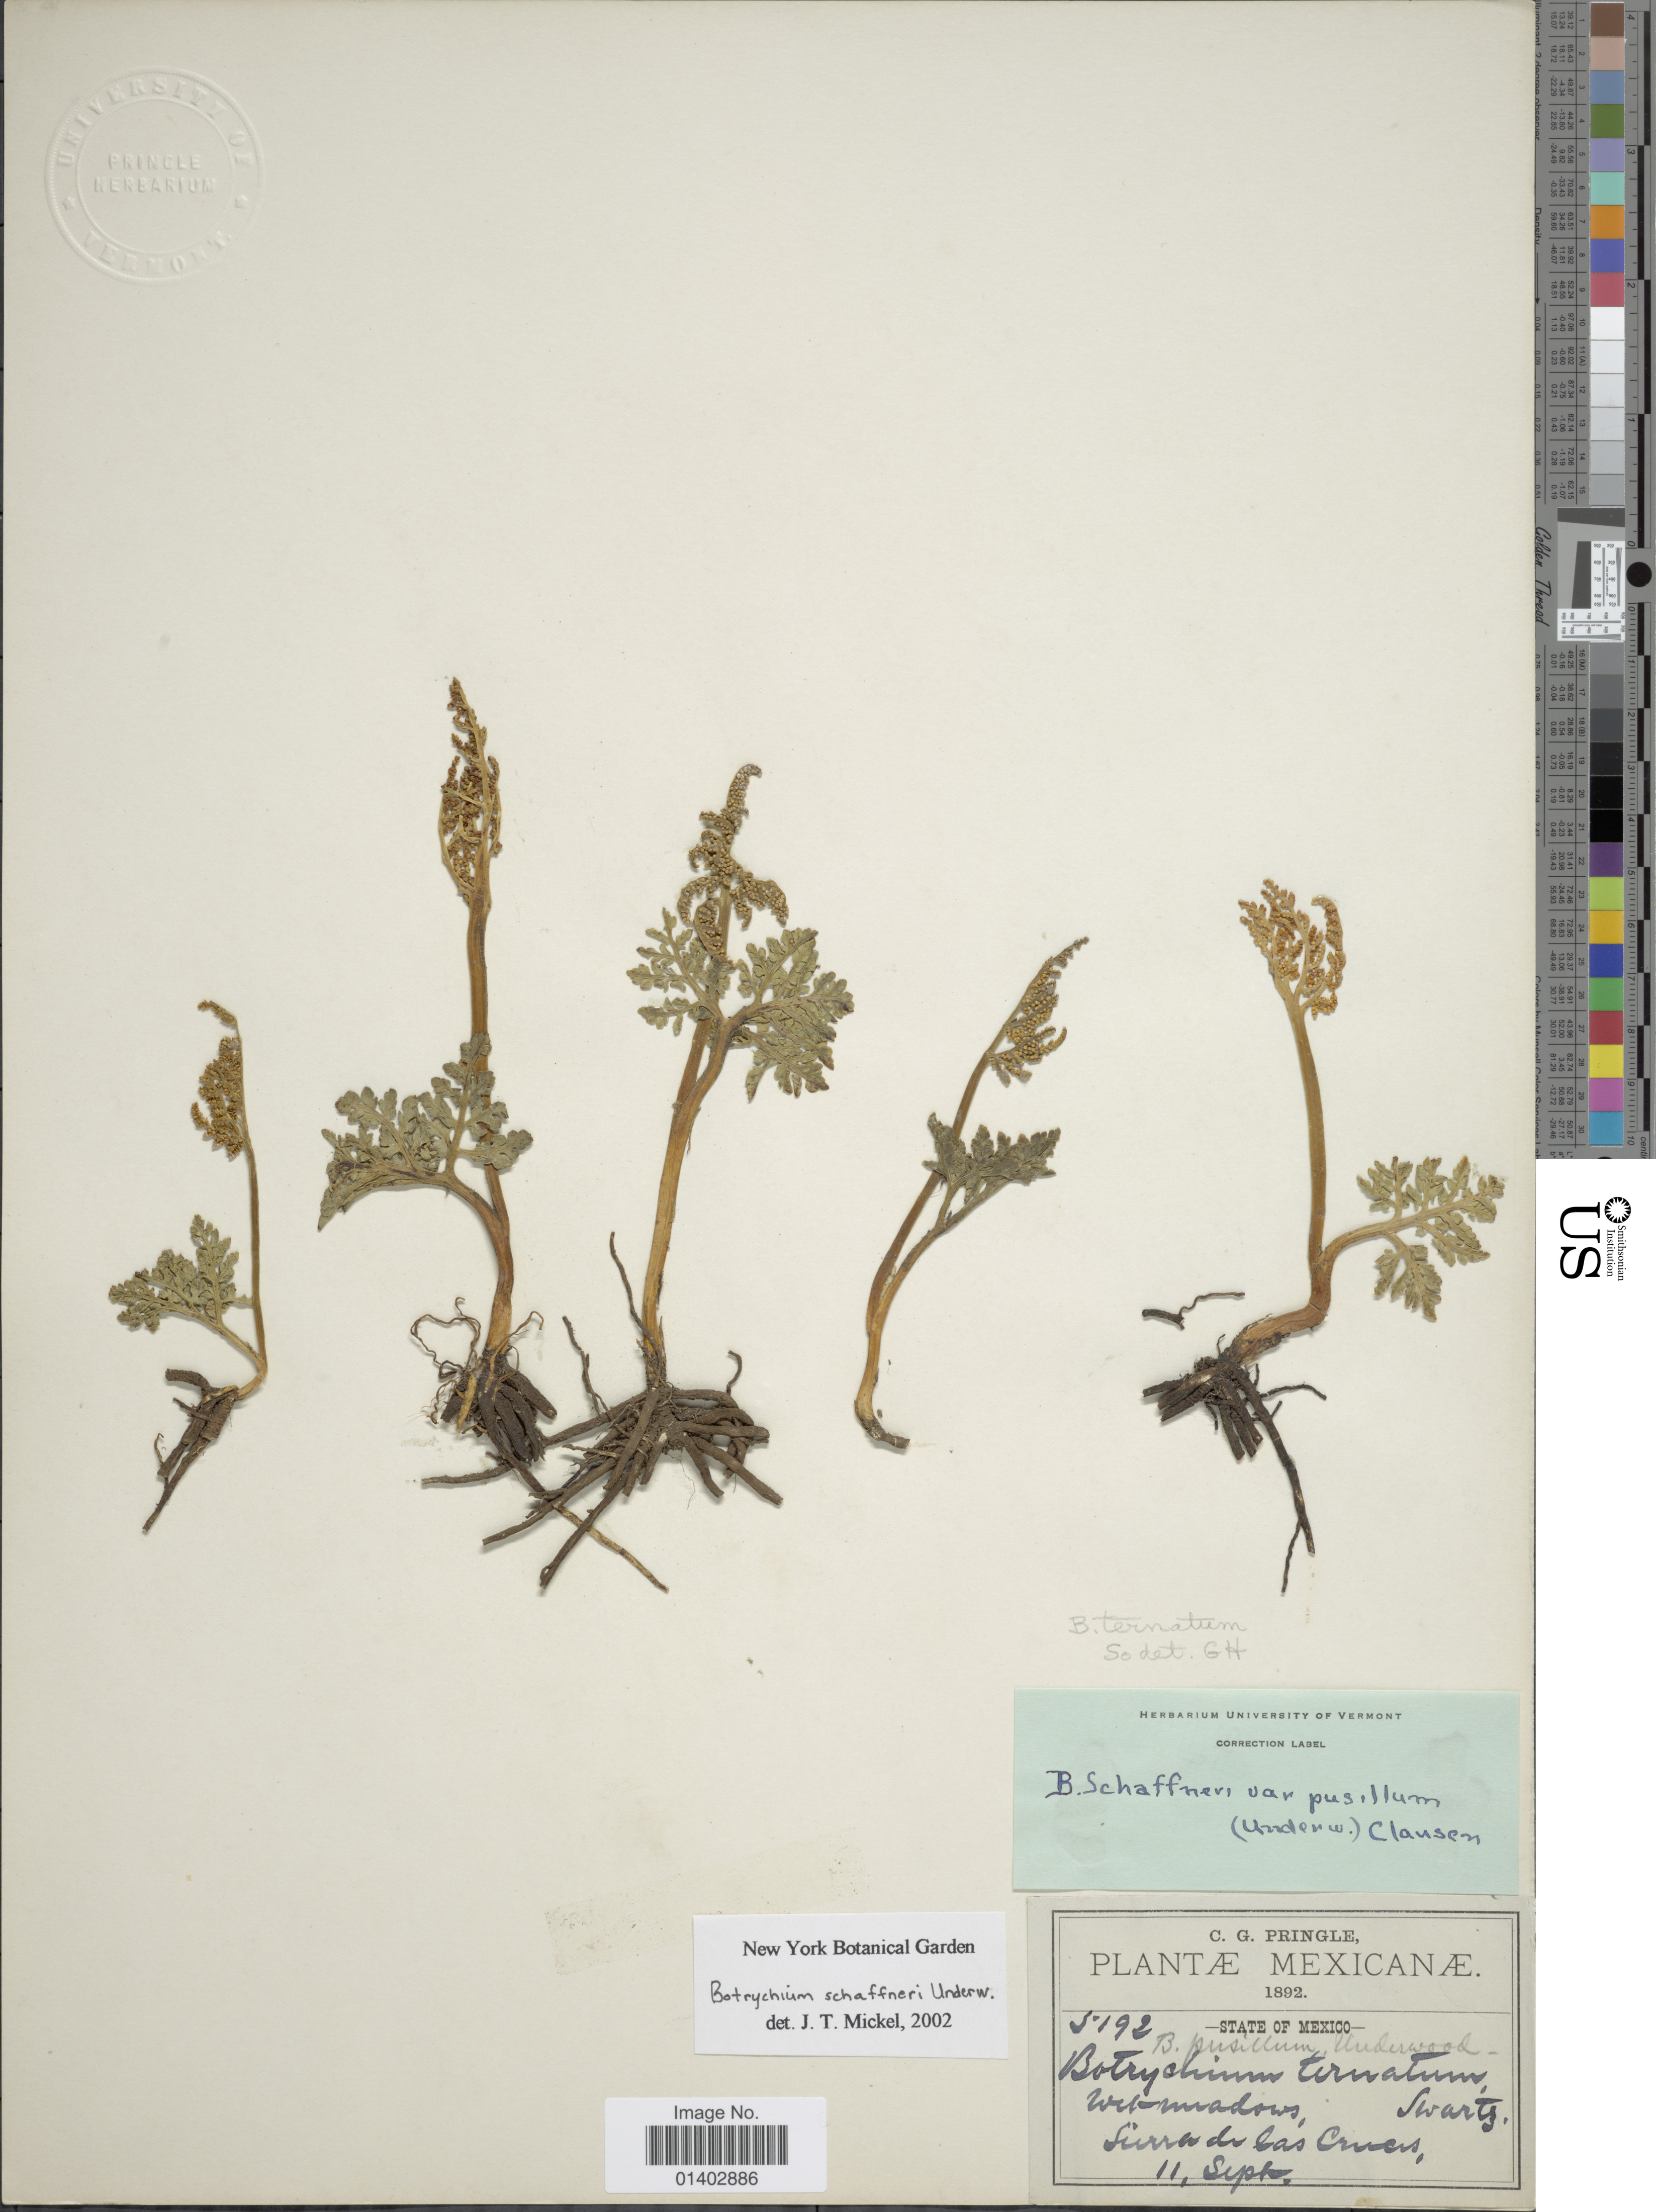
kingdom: Plantae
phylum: Tracheophyta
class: Polypodiopsida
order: Ophioglossales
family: Ophioglossaceae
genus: Botrychium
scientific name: Botrychium schaffneri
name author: Underw.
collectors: C. G. Pringle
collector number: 5192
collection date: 1892-09-11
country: Mexico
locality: State of Mexico, Sierra de las Cruces